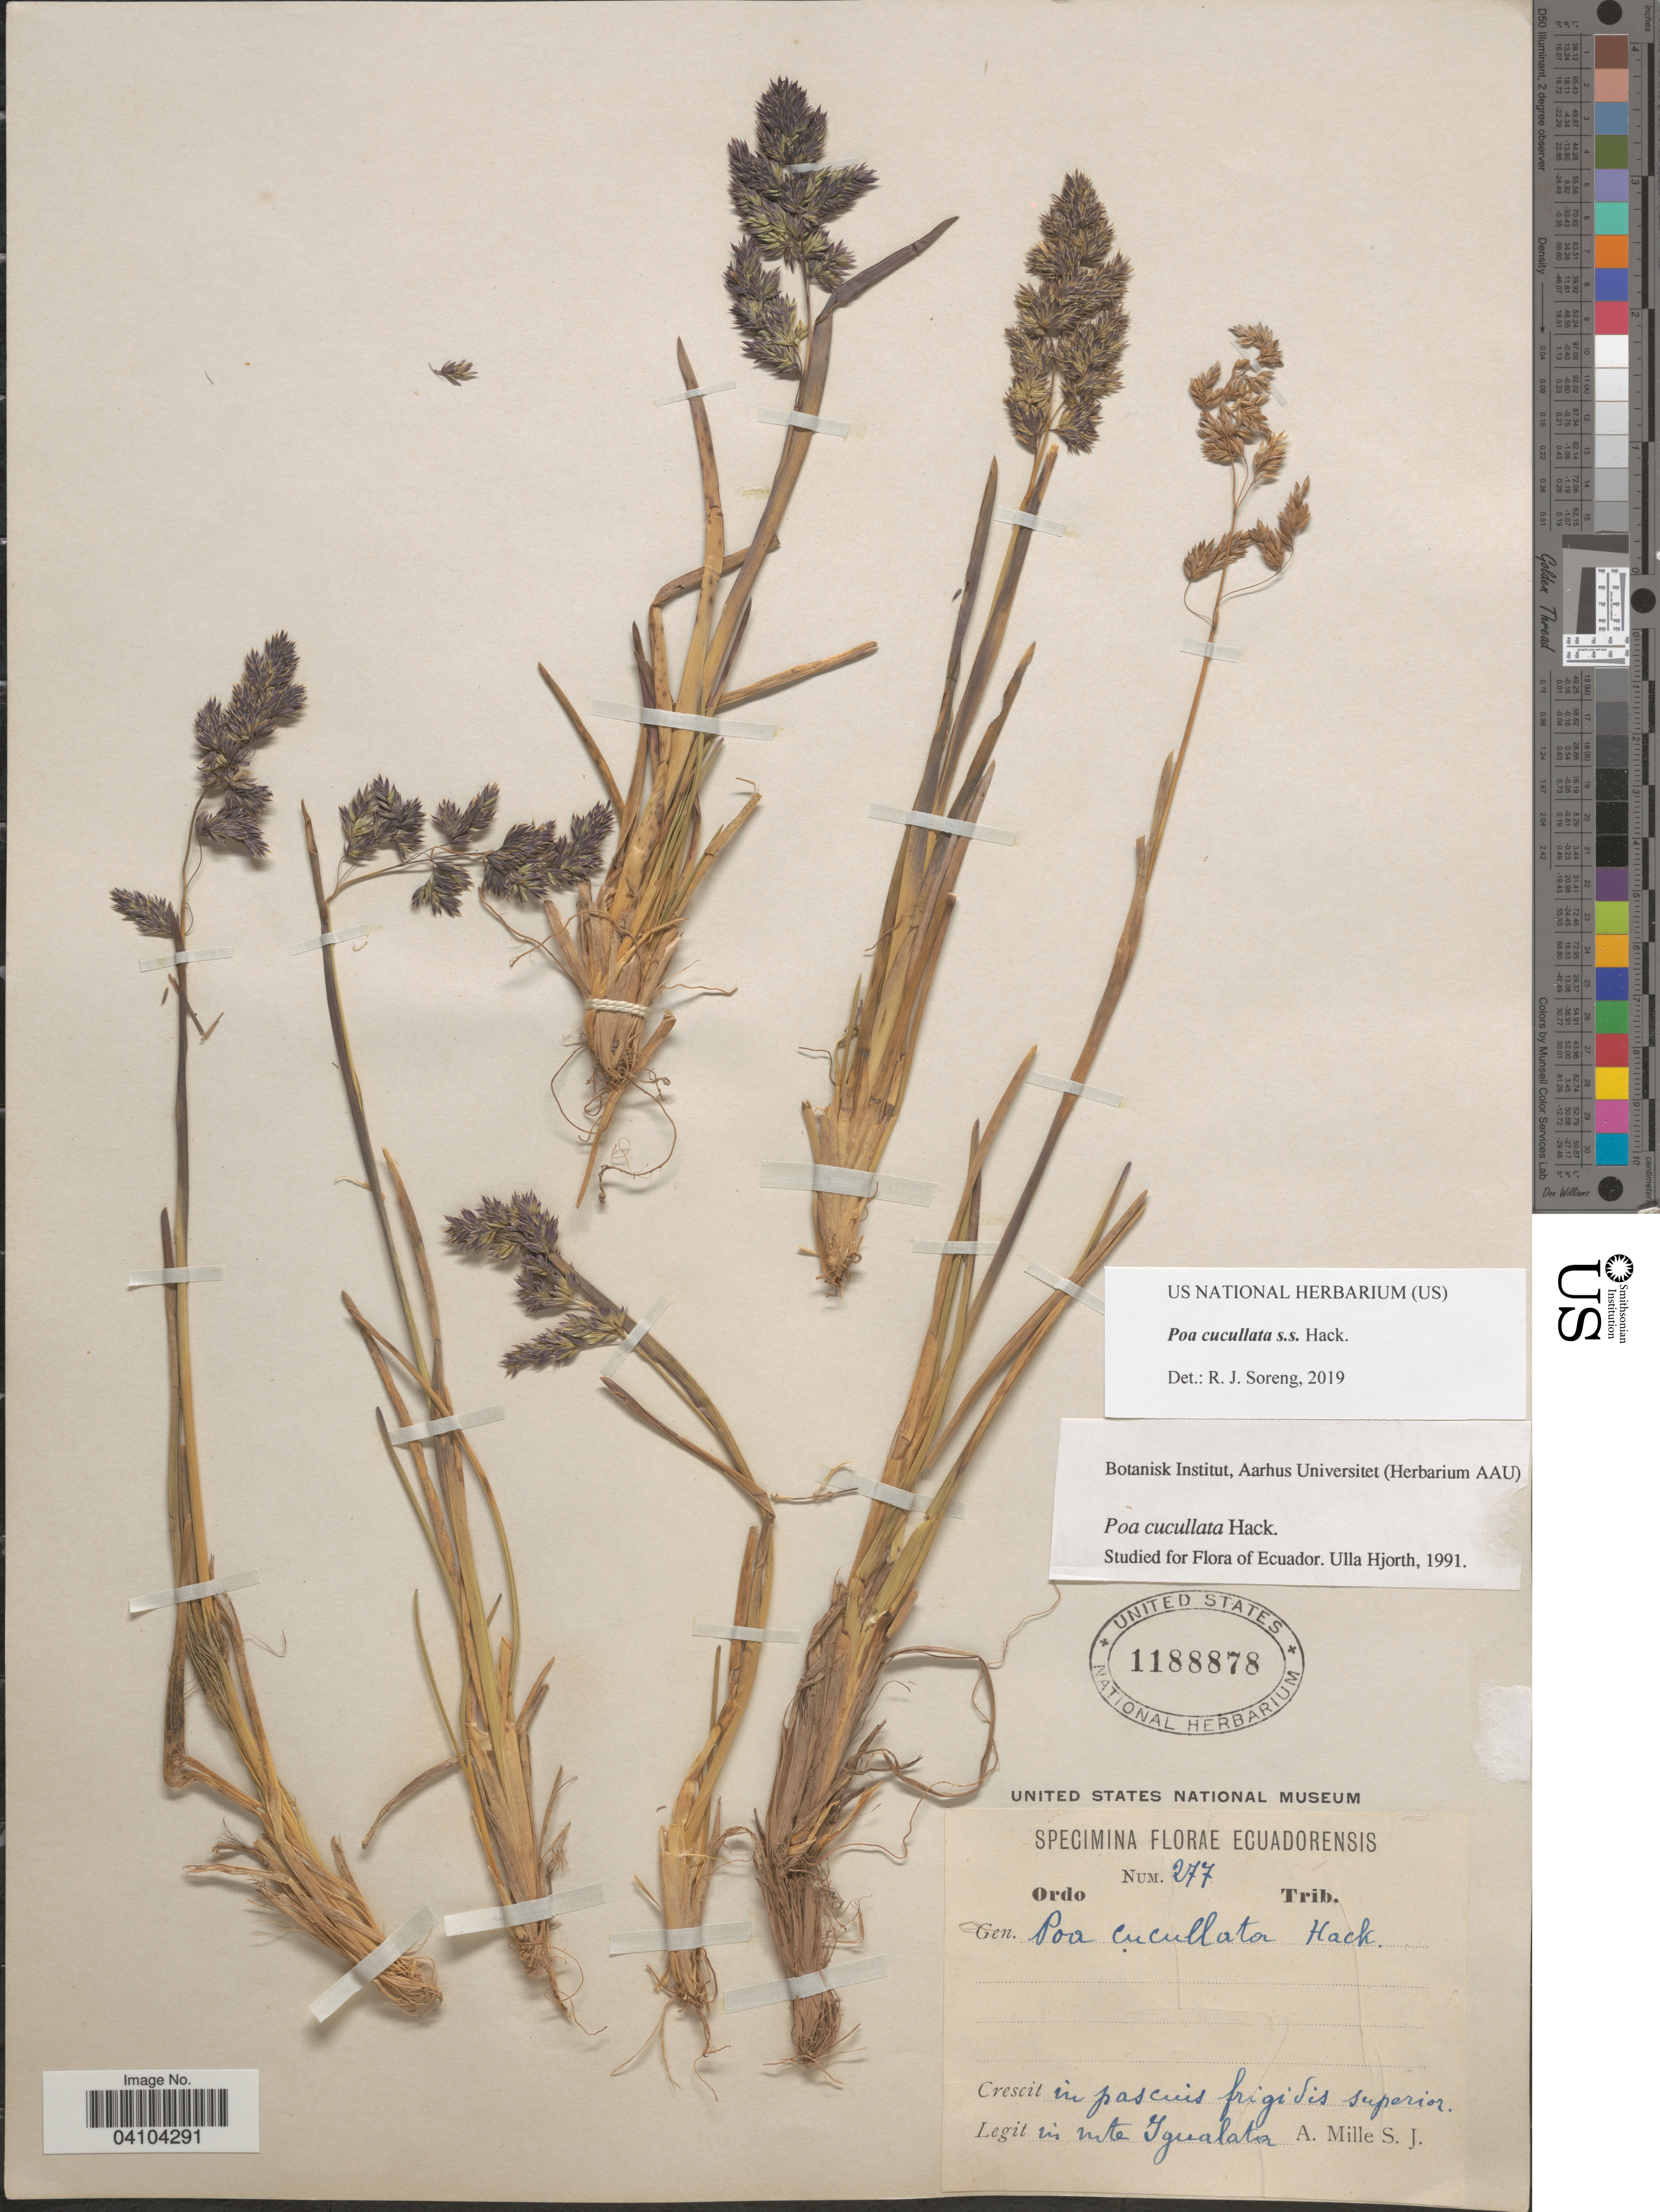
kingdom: Plantae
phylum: Tracheophyta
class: Liliopsida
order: Poales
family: Poaceae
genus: Poa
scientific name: Poa cucullata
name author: Hack.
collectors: A. Mille S.J.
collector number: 277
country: Ecuador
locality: In mte Igualata.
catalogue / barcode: US 1188878